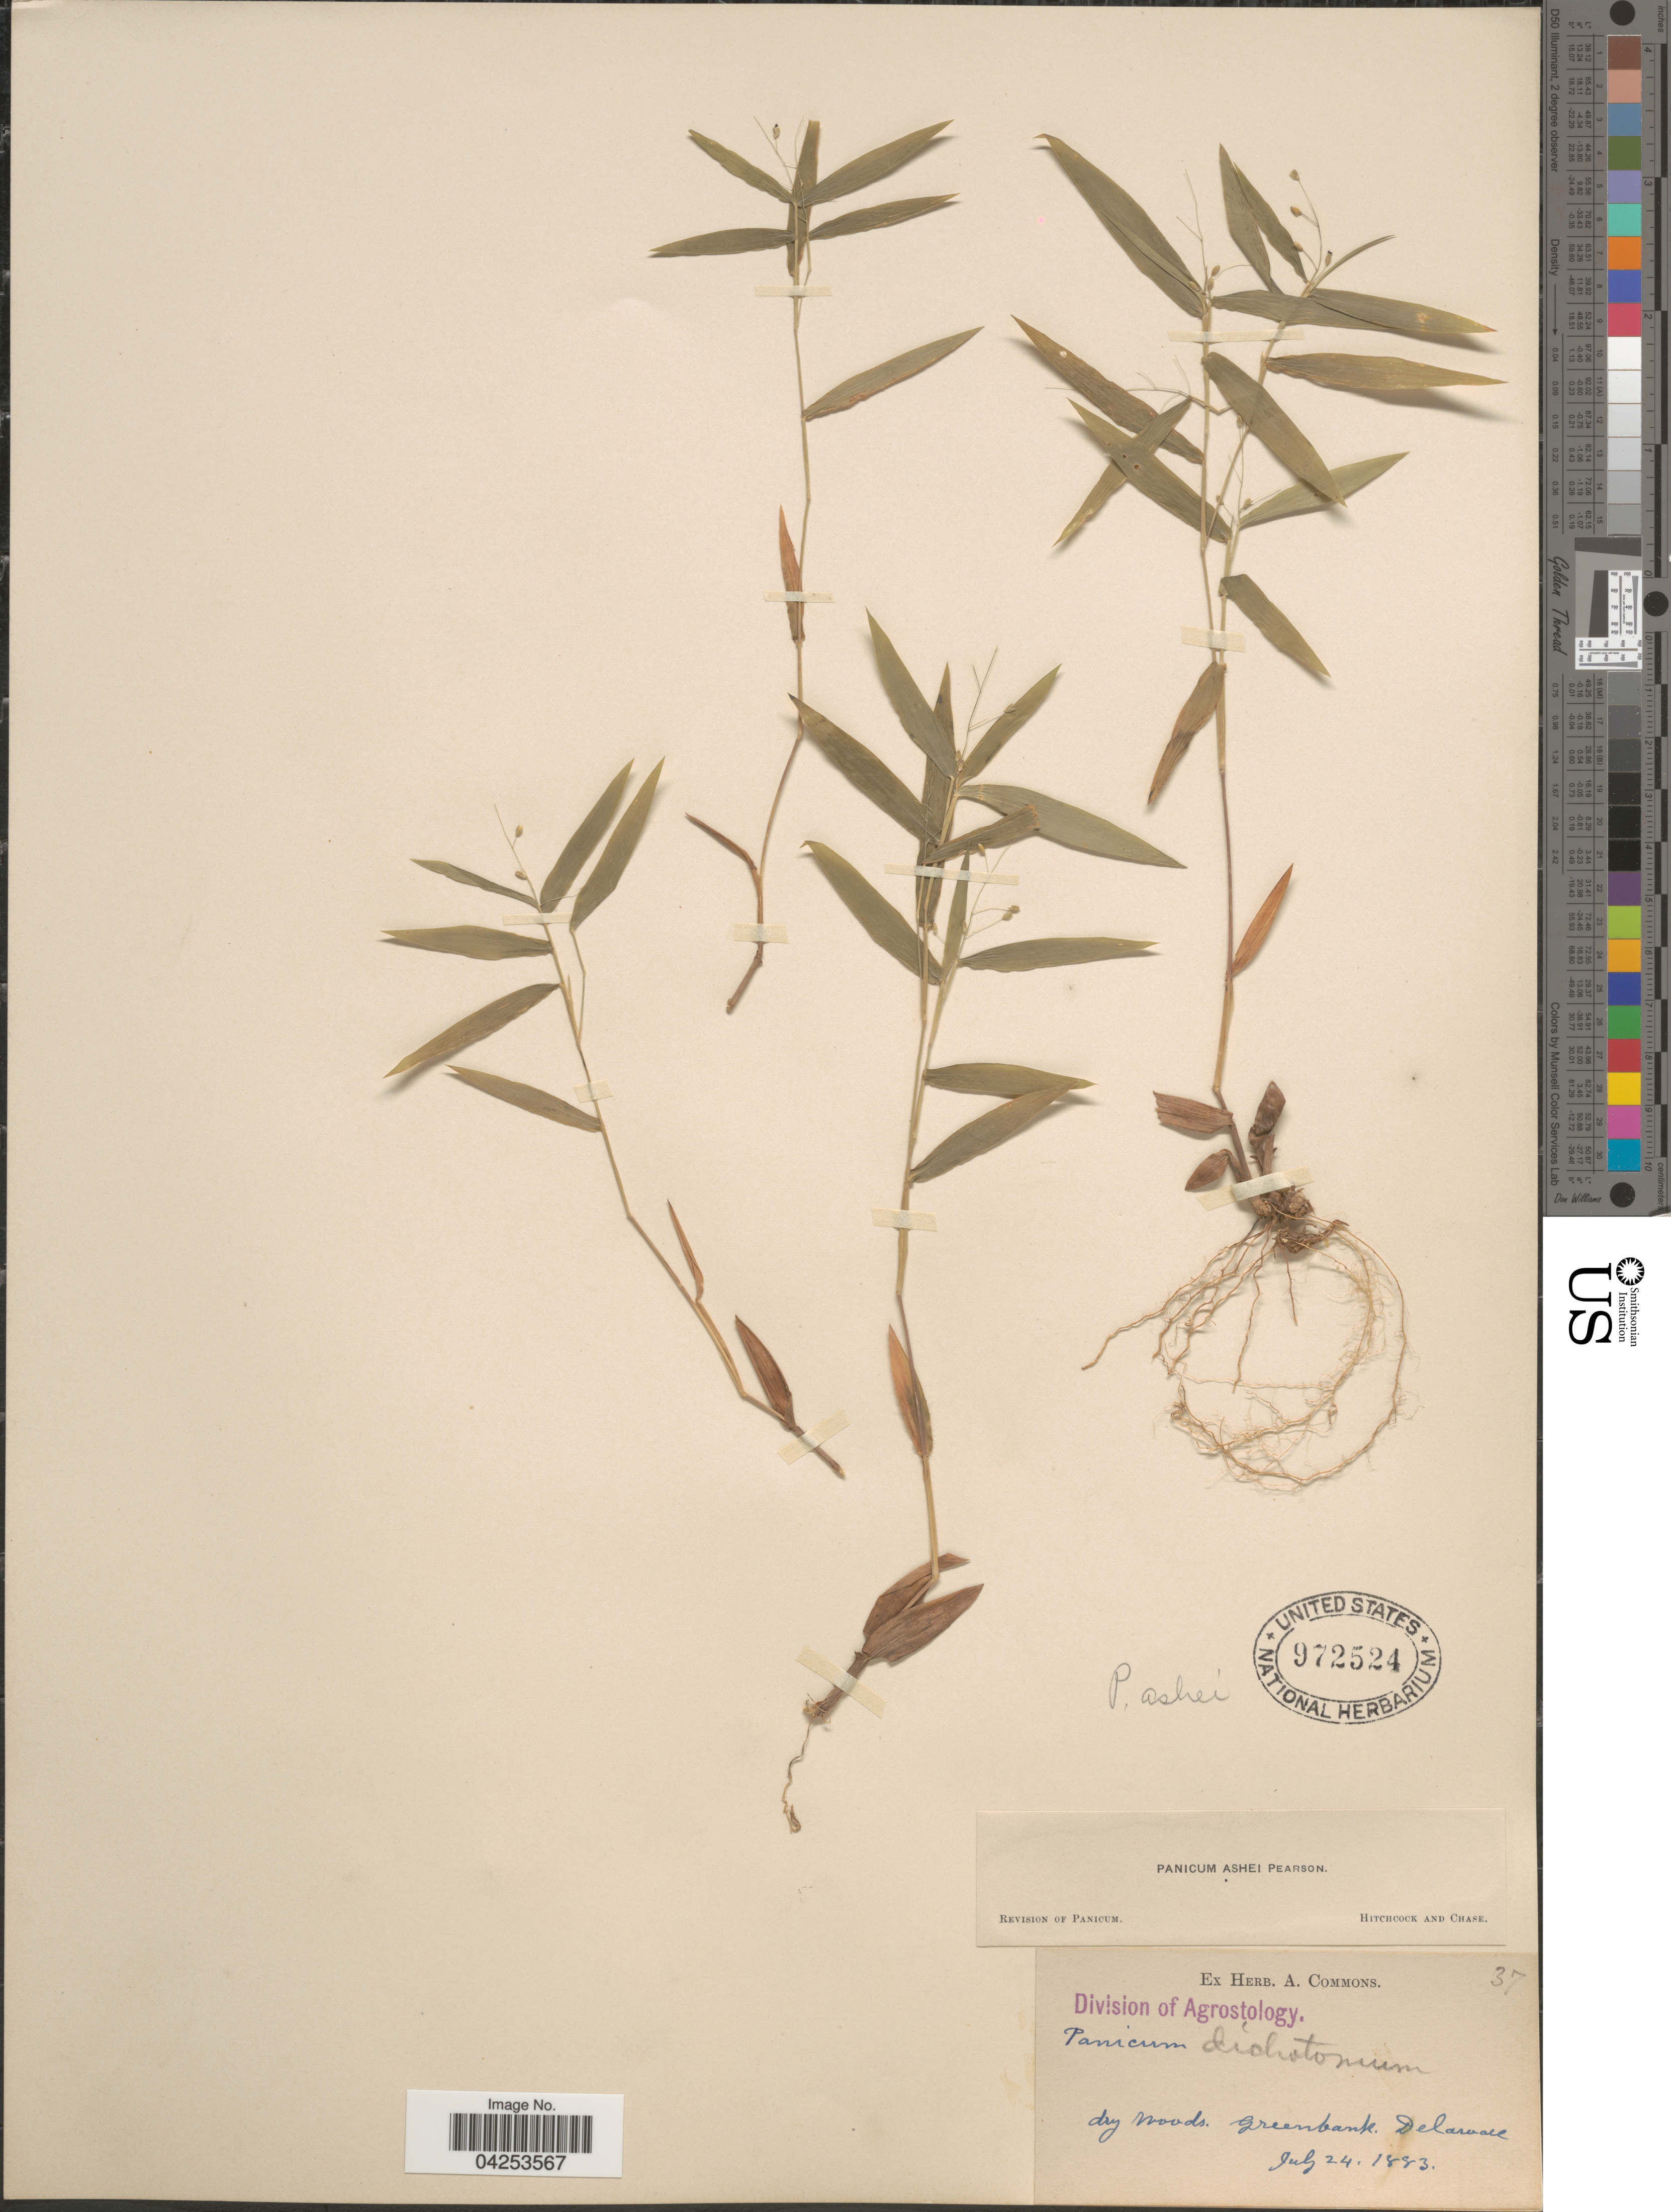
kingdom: Plantae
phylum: Tracheophyta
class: Liliopsida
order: Poales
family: Poaceae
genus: Dichanthelium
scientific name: Dichanthelium commutatum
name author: (Schult.) Gould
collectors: ex herb. A. Commons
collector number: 37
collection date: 1883-07-24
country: United States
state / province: Delaware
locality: Dry woods. Greenbank.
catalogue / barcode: US 972524